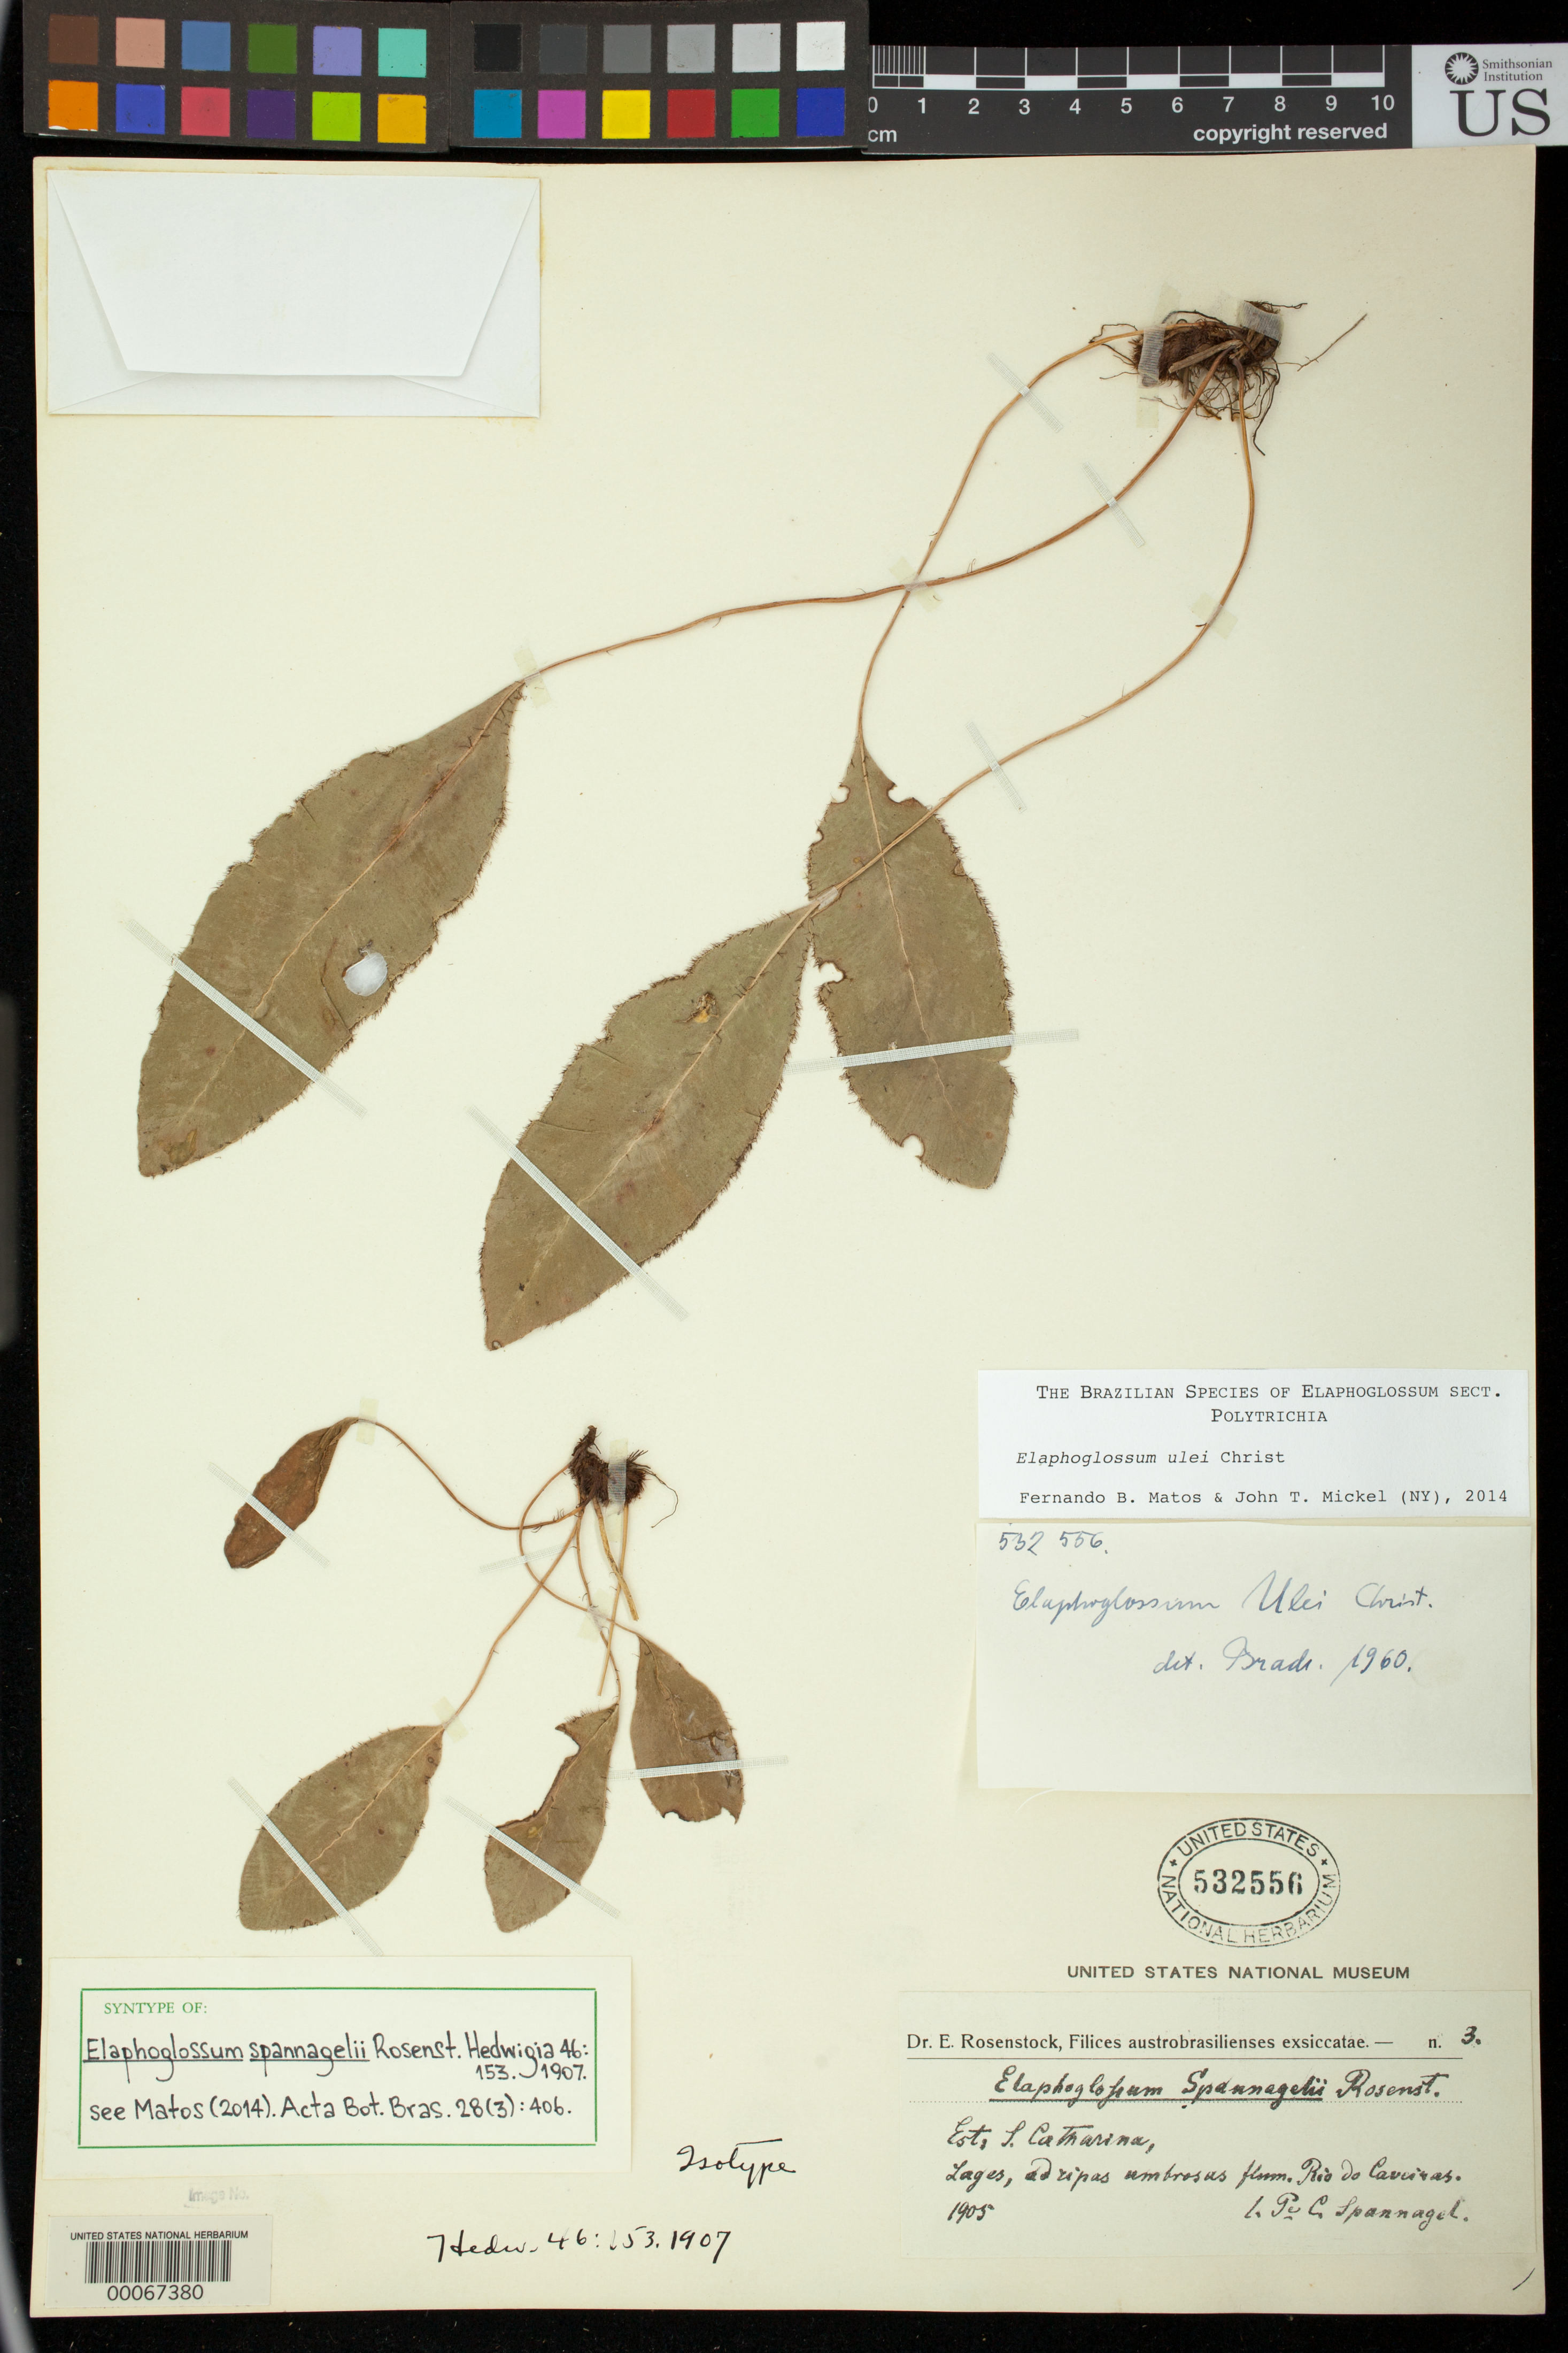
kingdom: Plantae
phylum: Tracheophyta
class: Polypodiopsida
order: Polypodiales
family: Dryopteridaceae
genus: Elaphoglossum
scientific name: Elaphoglossum spannagelii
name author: Rosenst.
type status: Type Collection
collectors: C. Spannagel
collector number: Rosenstock Exs. 3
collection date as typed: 1905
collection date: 1905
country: Brazil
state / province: Santa Catarina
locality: Lages, ad ripas umbrosas flum. Rio do Cavirer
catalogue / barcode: US 532556